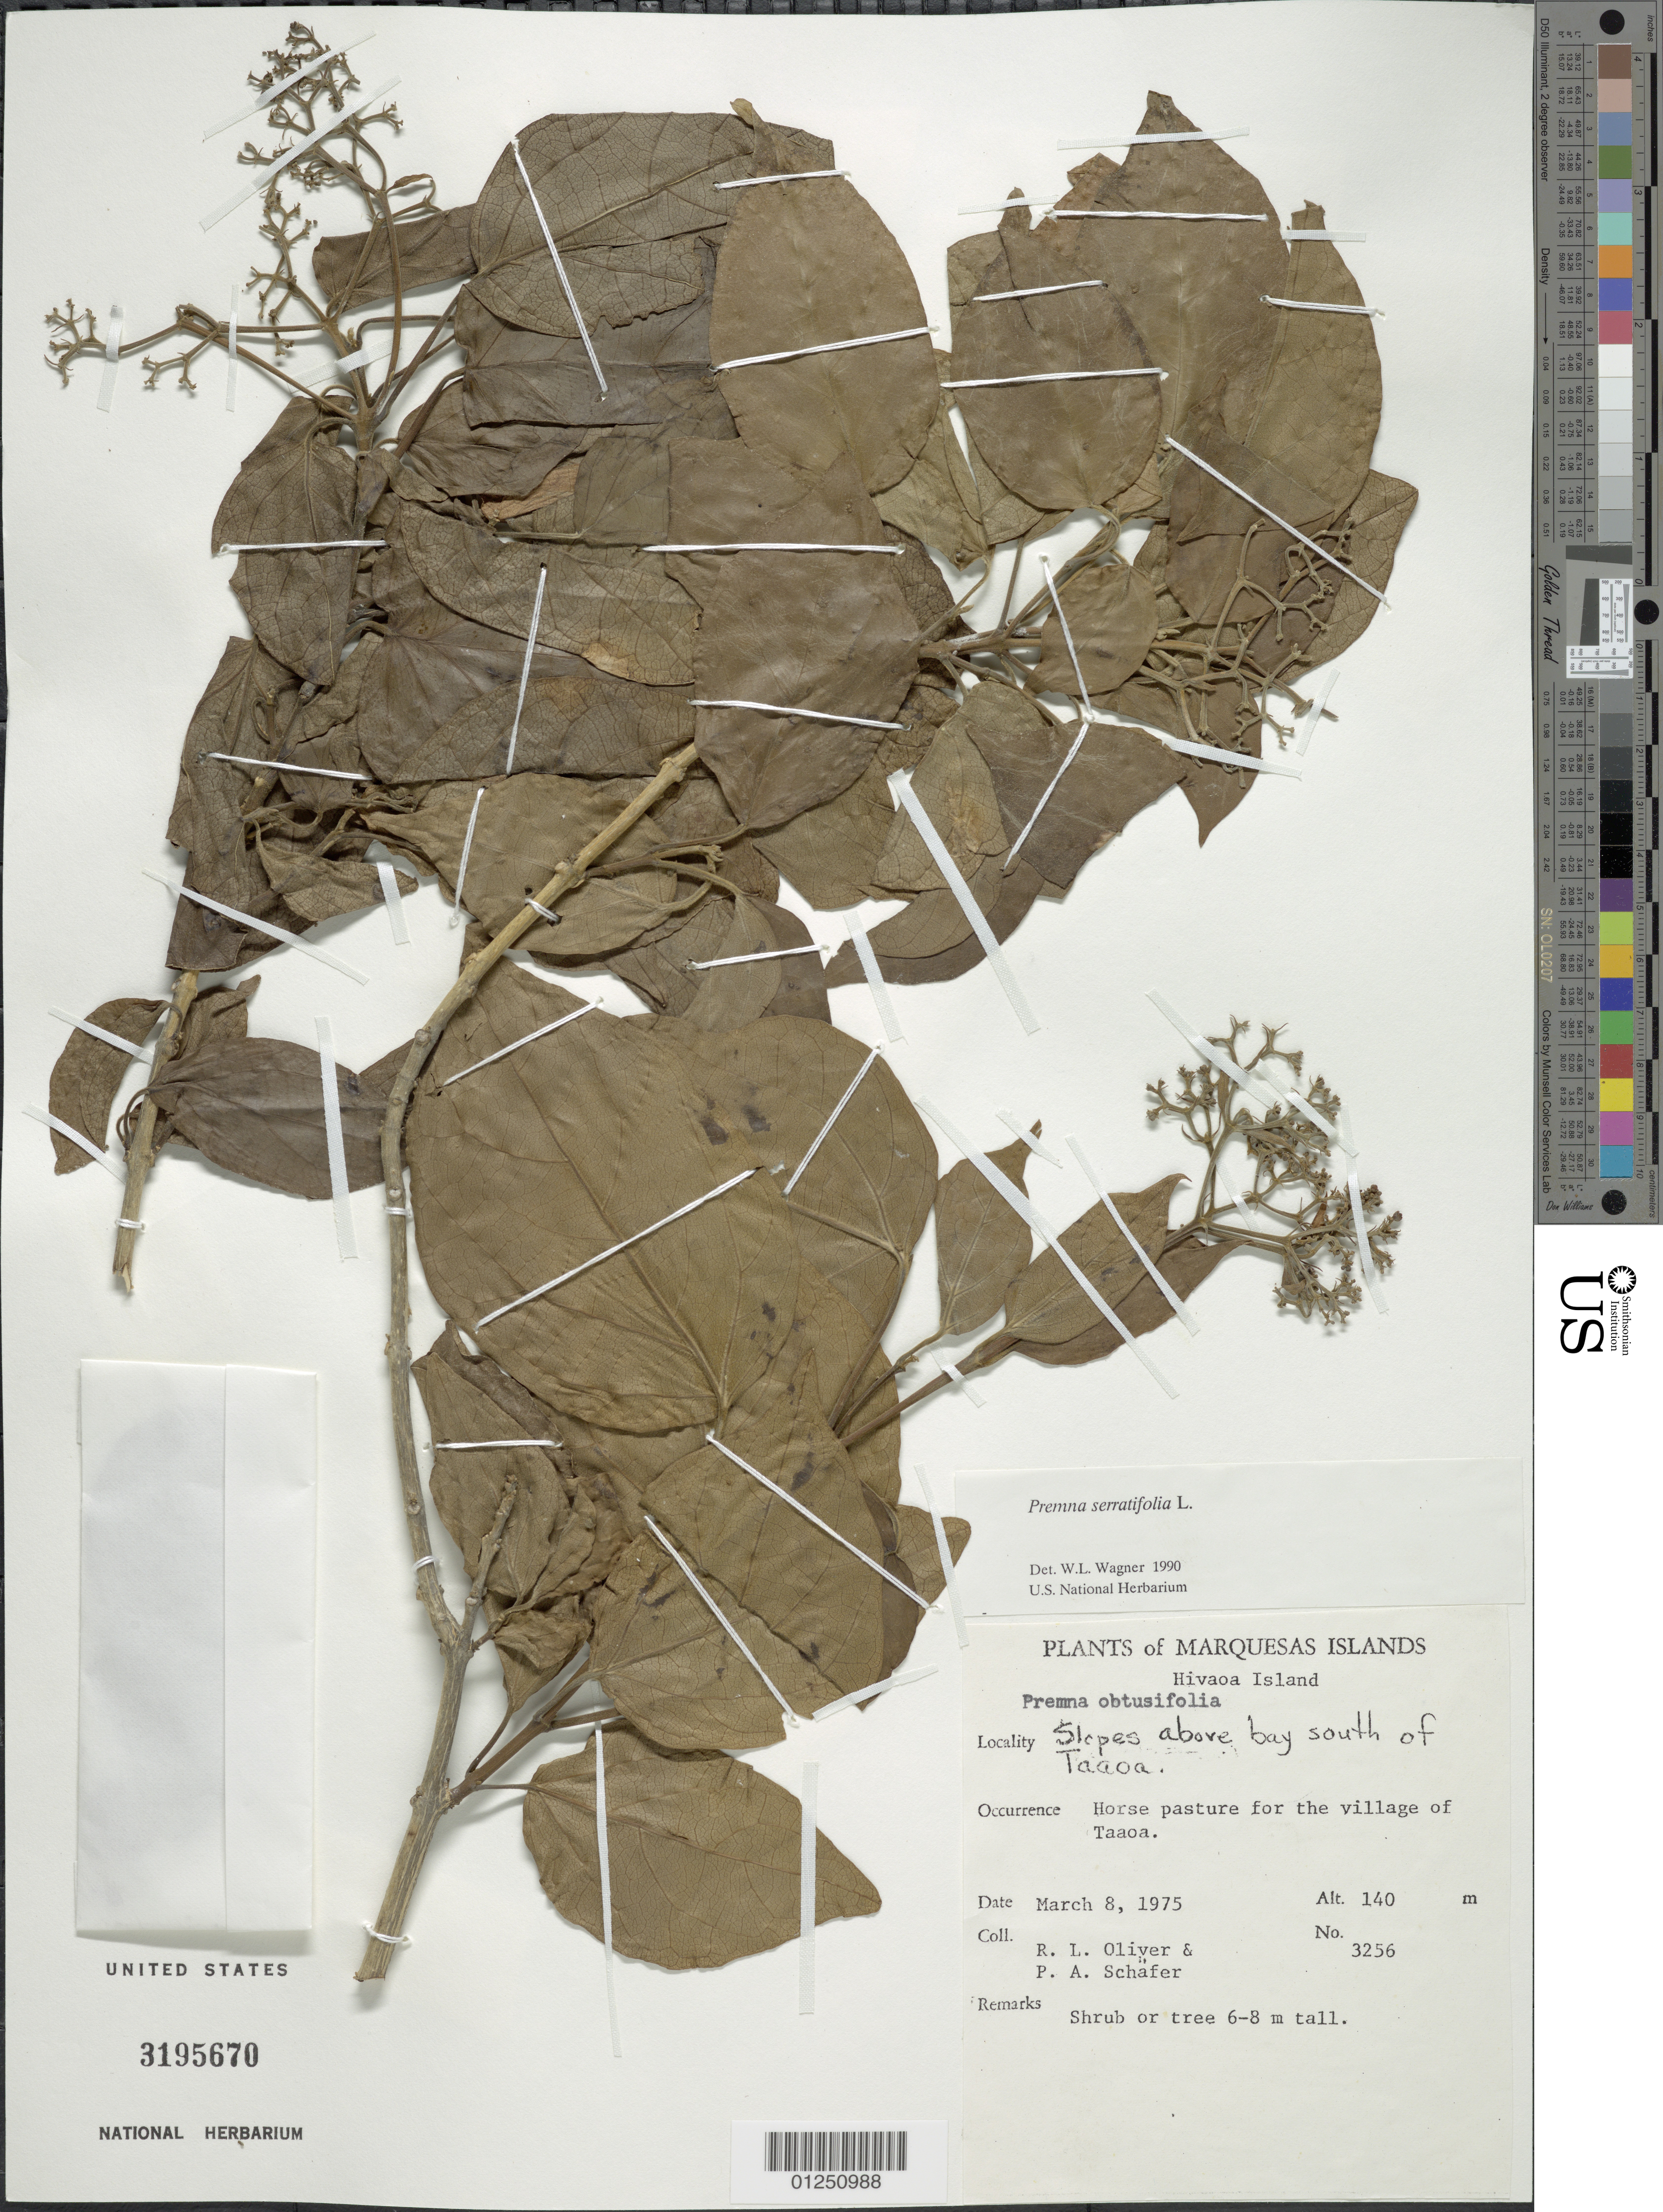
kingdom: Plantae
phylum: Tracheophyta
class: Magnoliopsida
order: Lamiales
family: Lamiaceae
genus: Premna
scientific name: Premna serratifolia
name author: L.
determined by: Wagner, W. L., (BOT), Smithsonian Institution - National Museum of Natural History (UNITED STATES)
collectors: R. L. Oliver & P. A. Schäfer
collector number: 3256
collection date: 1975-03-08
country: French Polynesia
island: Hiva Oa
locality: Slopes above bay S of Taaoa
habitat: Horse pasture for the village of Taaoa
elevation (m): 140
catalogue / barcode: US 3195670